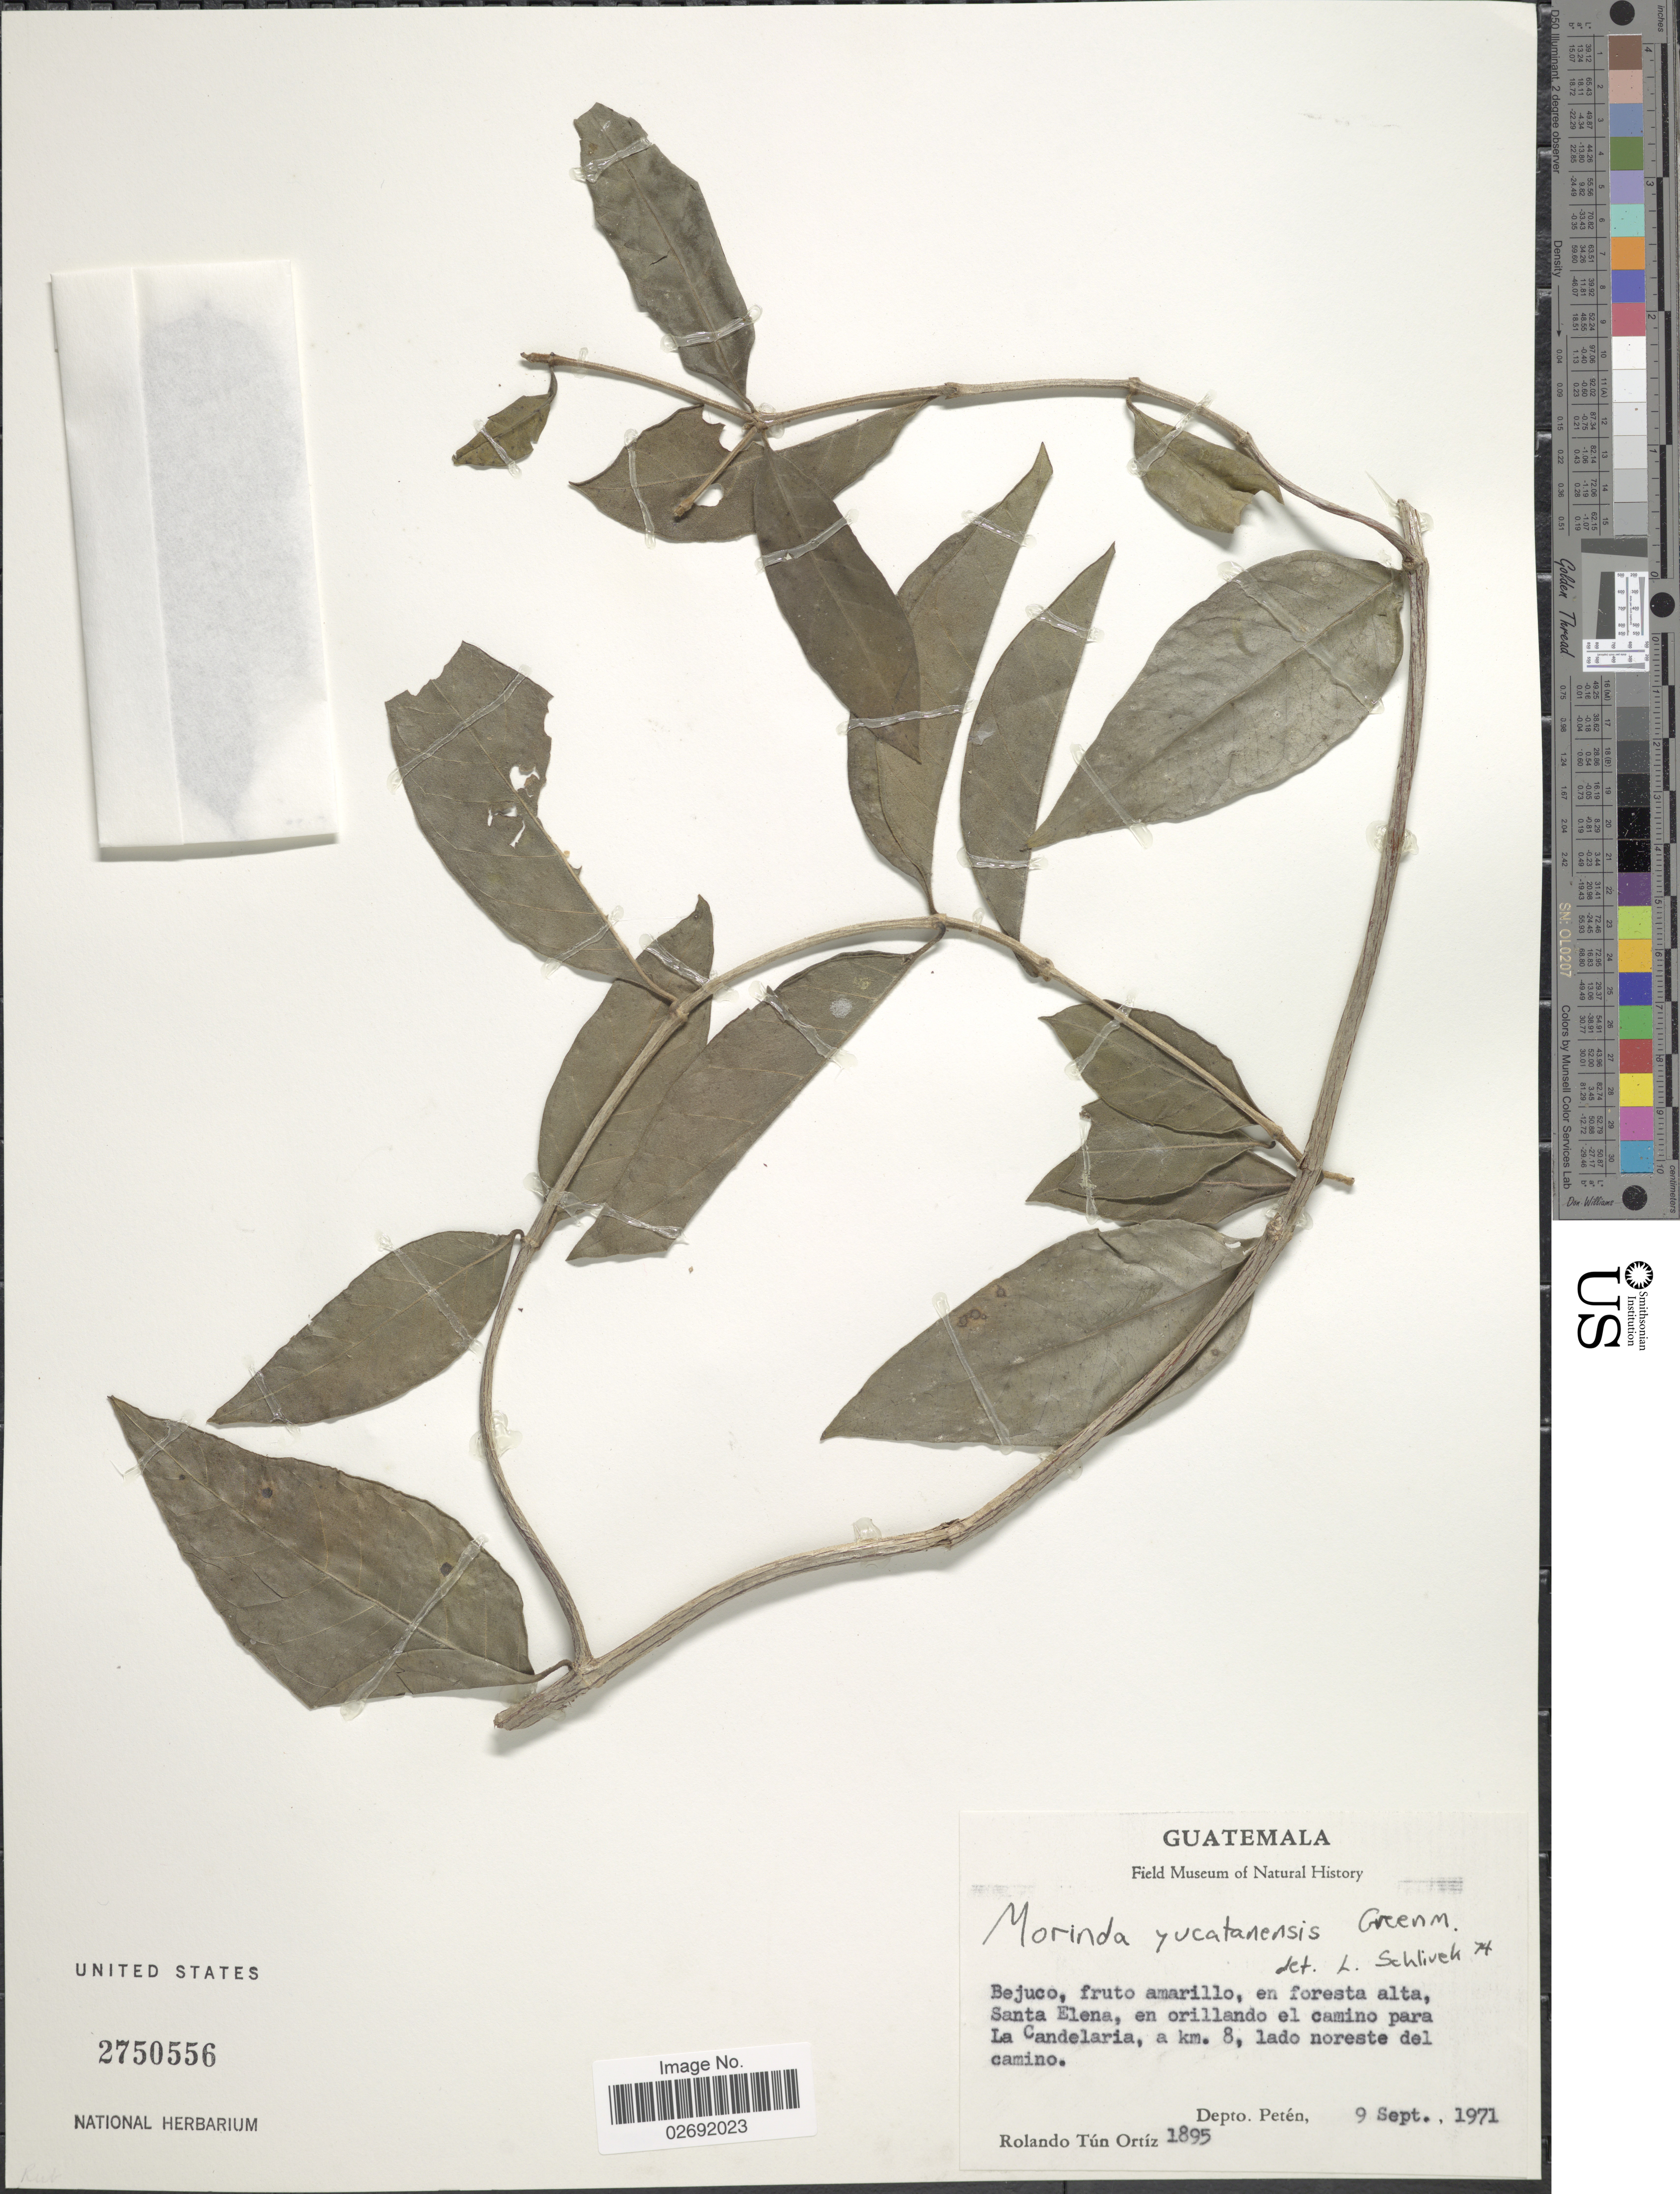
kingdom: Plantae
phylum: Tracheophyta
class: Magnoliopsida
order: Gentianales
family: Rubiaceae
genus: Morinda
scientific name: Morinda yucatanensis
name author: Greenm.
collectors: R. Tún Ortíz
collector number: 1895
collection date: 1971-09-09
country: Guatemala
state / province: El Petén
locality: En foresta alta, Santa Elena, en orillando el camino para La Candelaria, a km 8, aldo noreste del camino, Depto Petén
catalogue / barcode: US 2750556